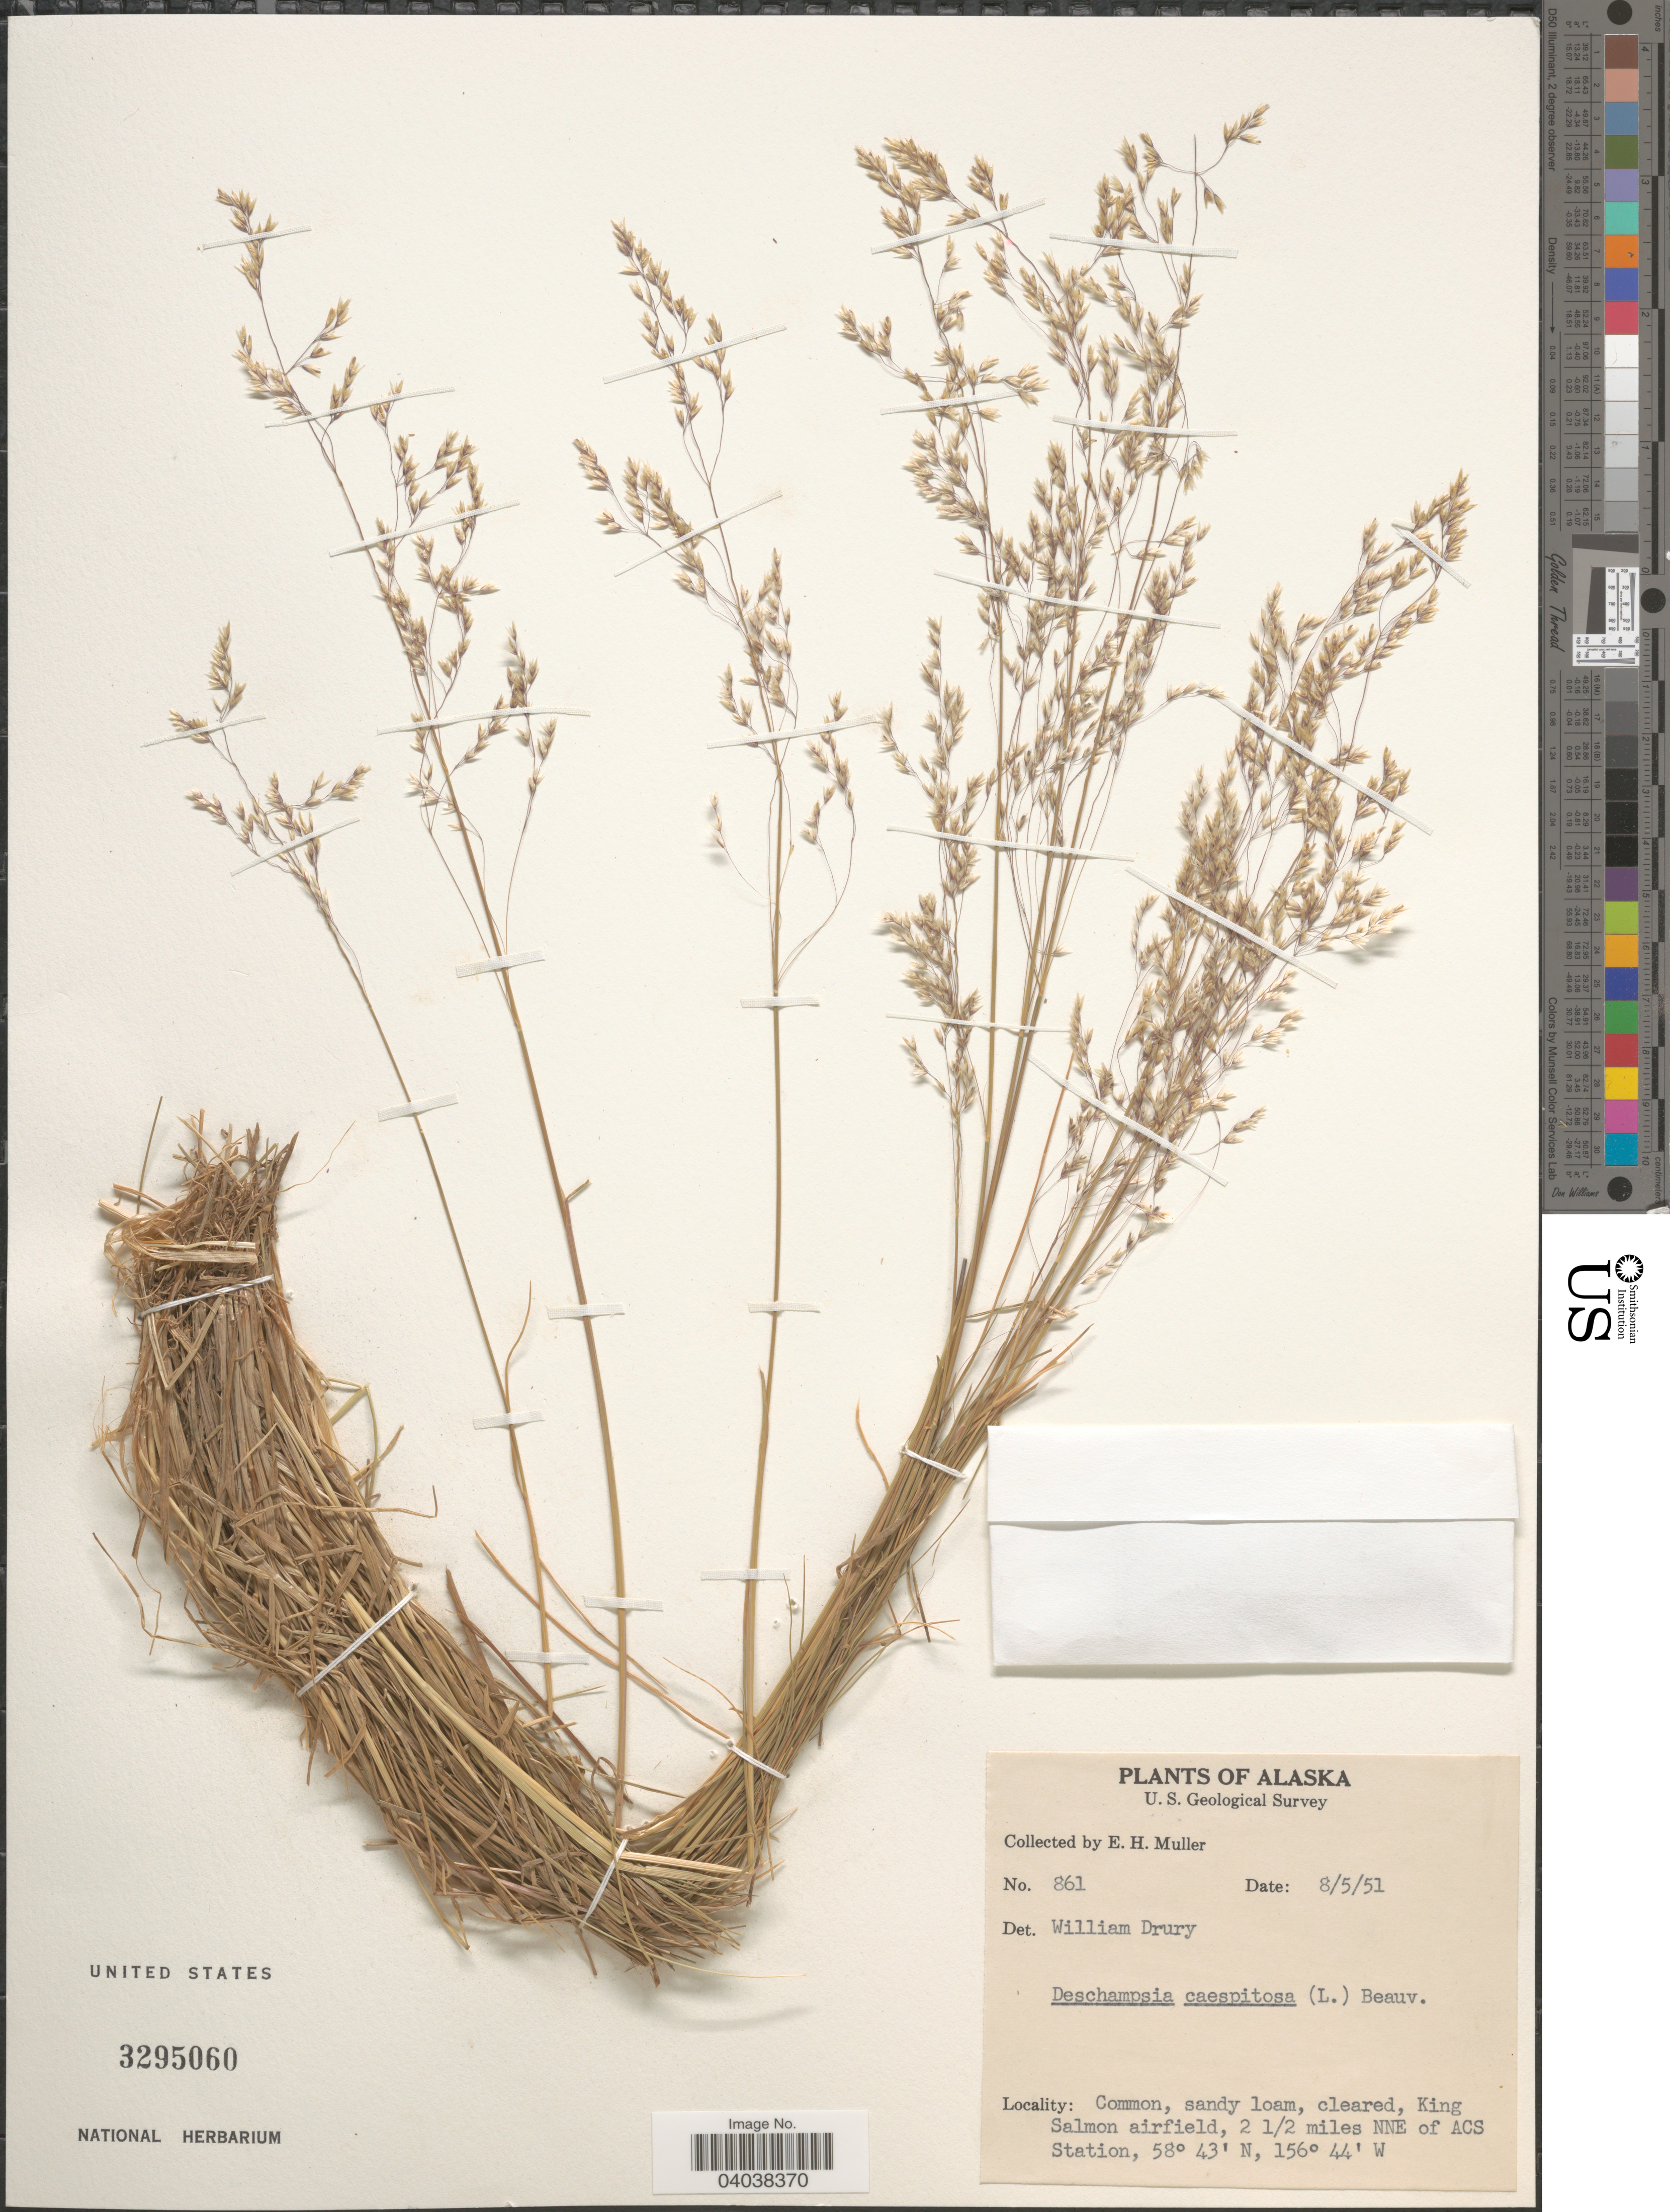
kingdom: Plantae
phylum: Tracheophyta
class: Liliopsida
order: Poales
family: Poaceae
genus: Deschampsia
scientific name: Deschampsia cespitosa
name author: (L.) P. Beauv.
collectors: E. H. Muller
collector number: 861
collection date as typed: Transcribed d/m/y: 5/8/51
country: United States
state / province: Alaska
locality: King Salmon airfield, 2½ miles NNE of ACS Station.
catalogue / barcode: US 3295060